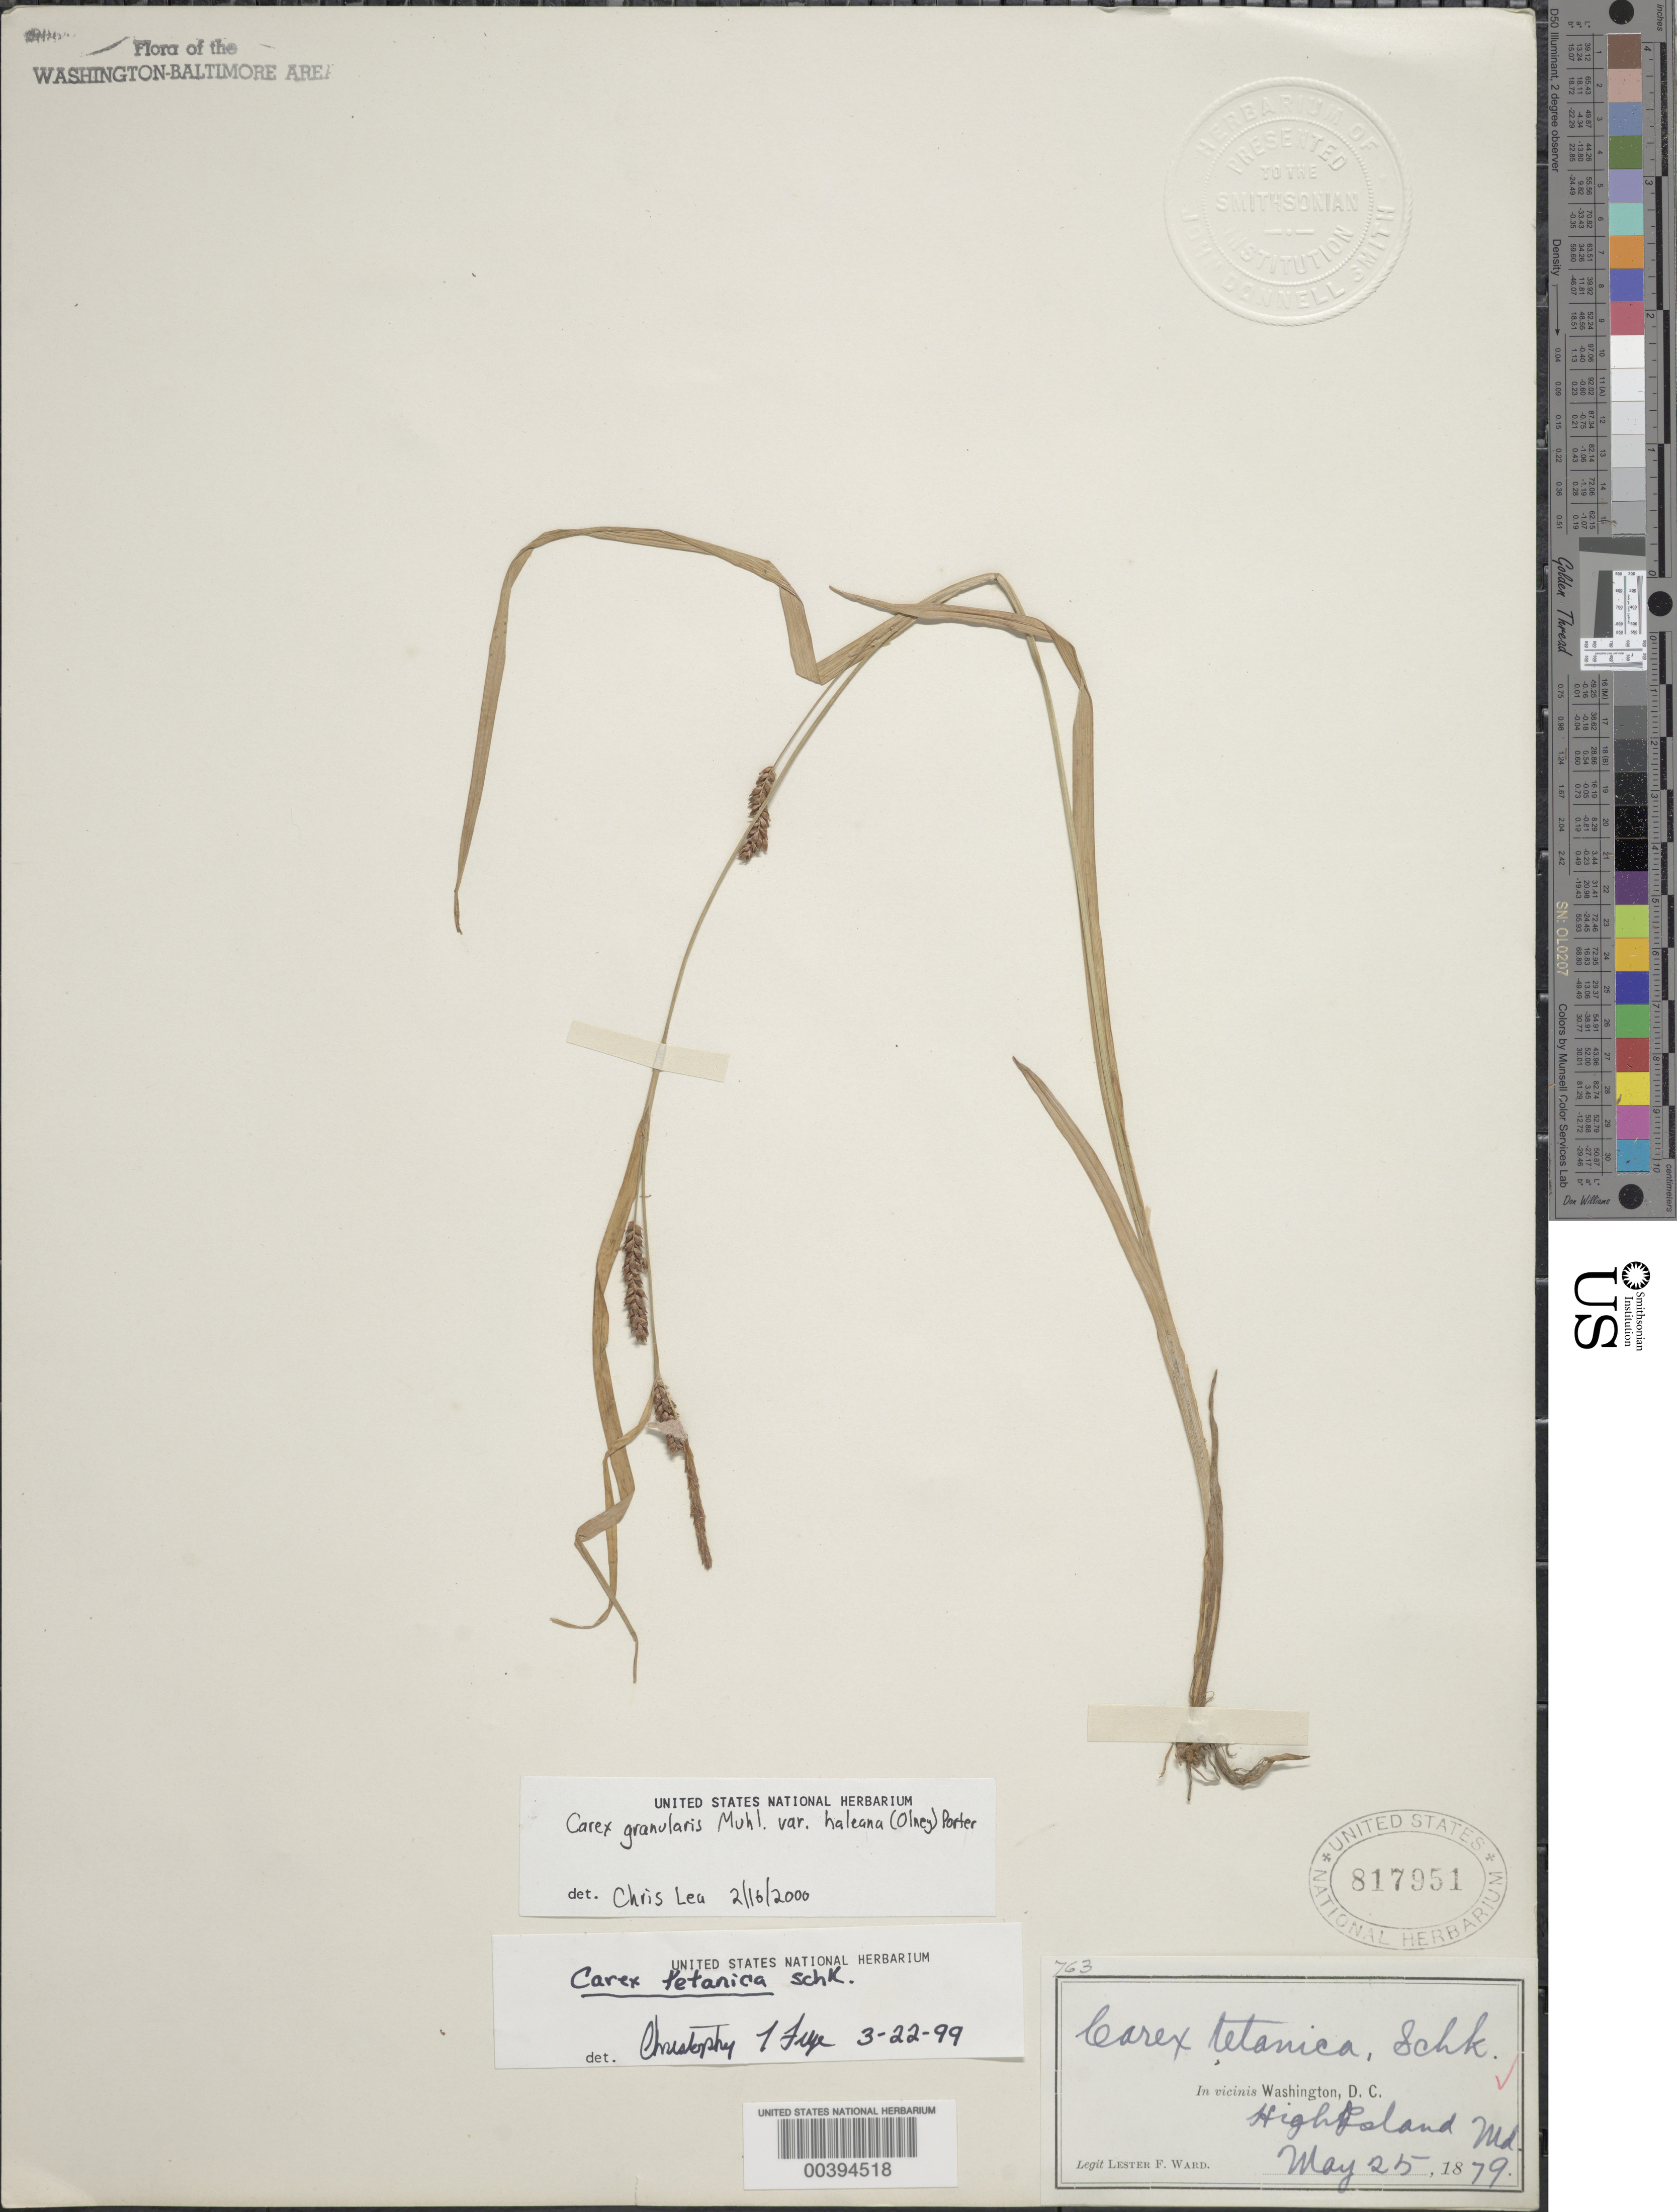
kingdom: Plantae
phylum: Tracheophyta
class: Liliopsida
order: Poales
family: Cyperaceae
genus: Carex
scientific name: Carex granularis var. haleana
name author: Muhl. ex Willd.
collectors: L. F. Ward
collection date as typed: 25 May 1879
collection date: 1879-05-25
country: United States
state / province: Maryland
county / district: Montgomery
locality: High Island C. & O. Canal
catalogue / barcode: US 817951